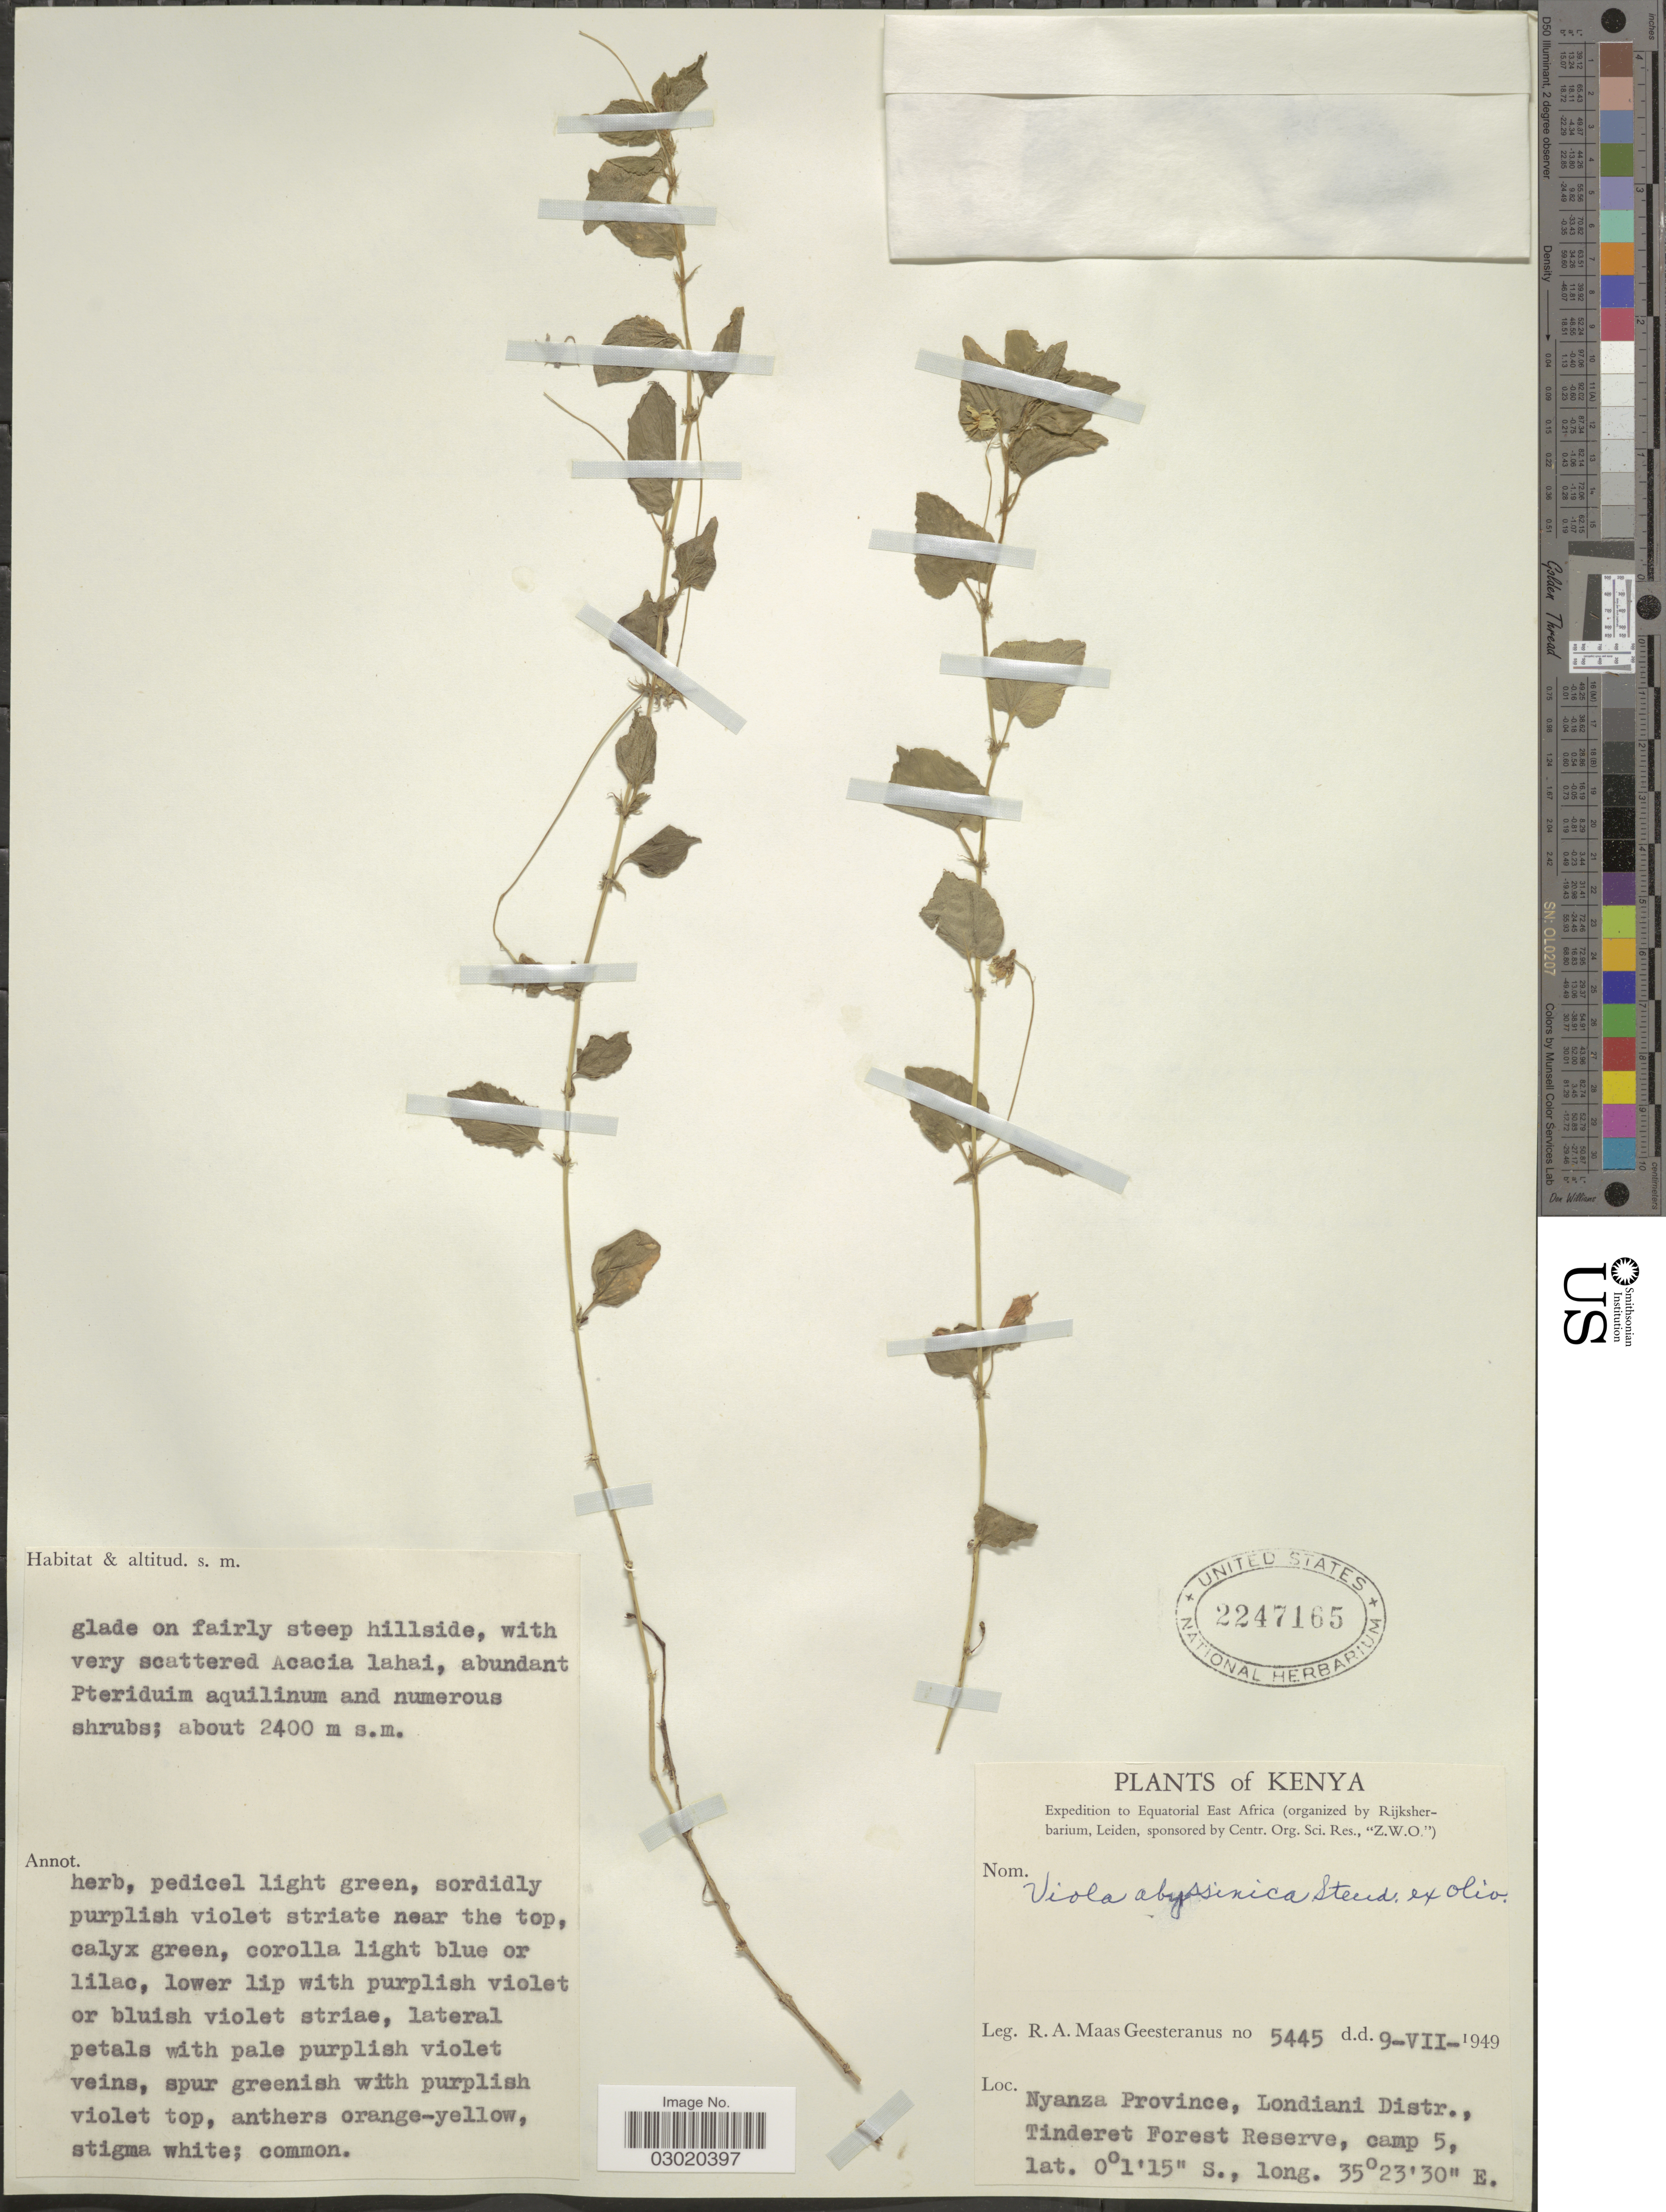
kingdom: Plantae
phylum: Tracheophyta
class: Magnoliopsida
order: Malpighiales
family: Violaceae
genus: Viola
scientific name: Viola abyssinica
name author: Steud. ex Oliv.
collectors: R. A. Maas Geesteranus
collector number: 5445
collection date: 1949-07-09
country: Kenya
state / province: Kericho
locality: Nyanza Province, Londiani Distr., Tinderet Forest Reserve, camp 5.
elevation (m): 2400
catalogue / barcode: US 2247165